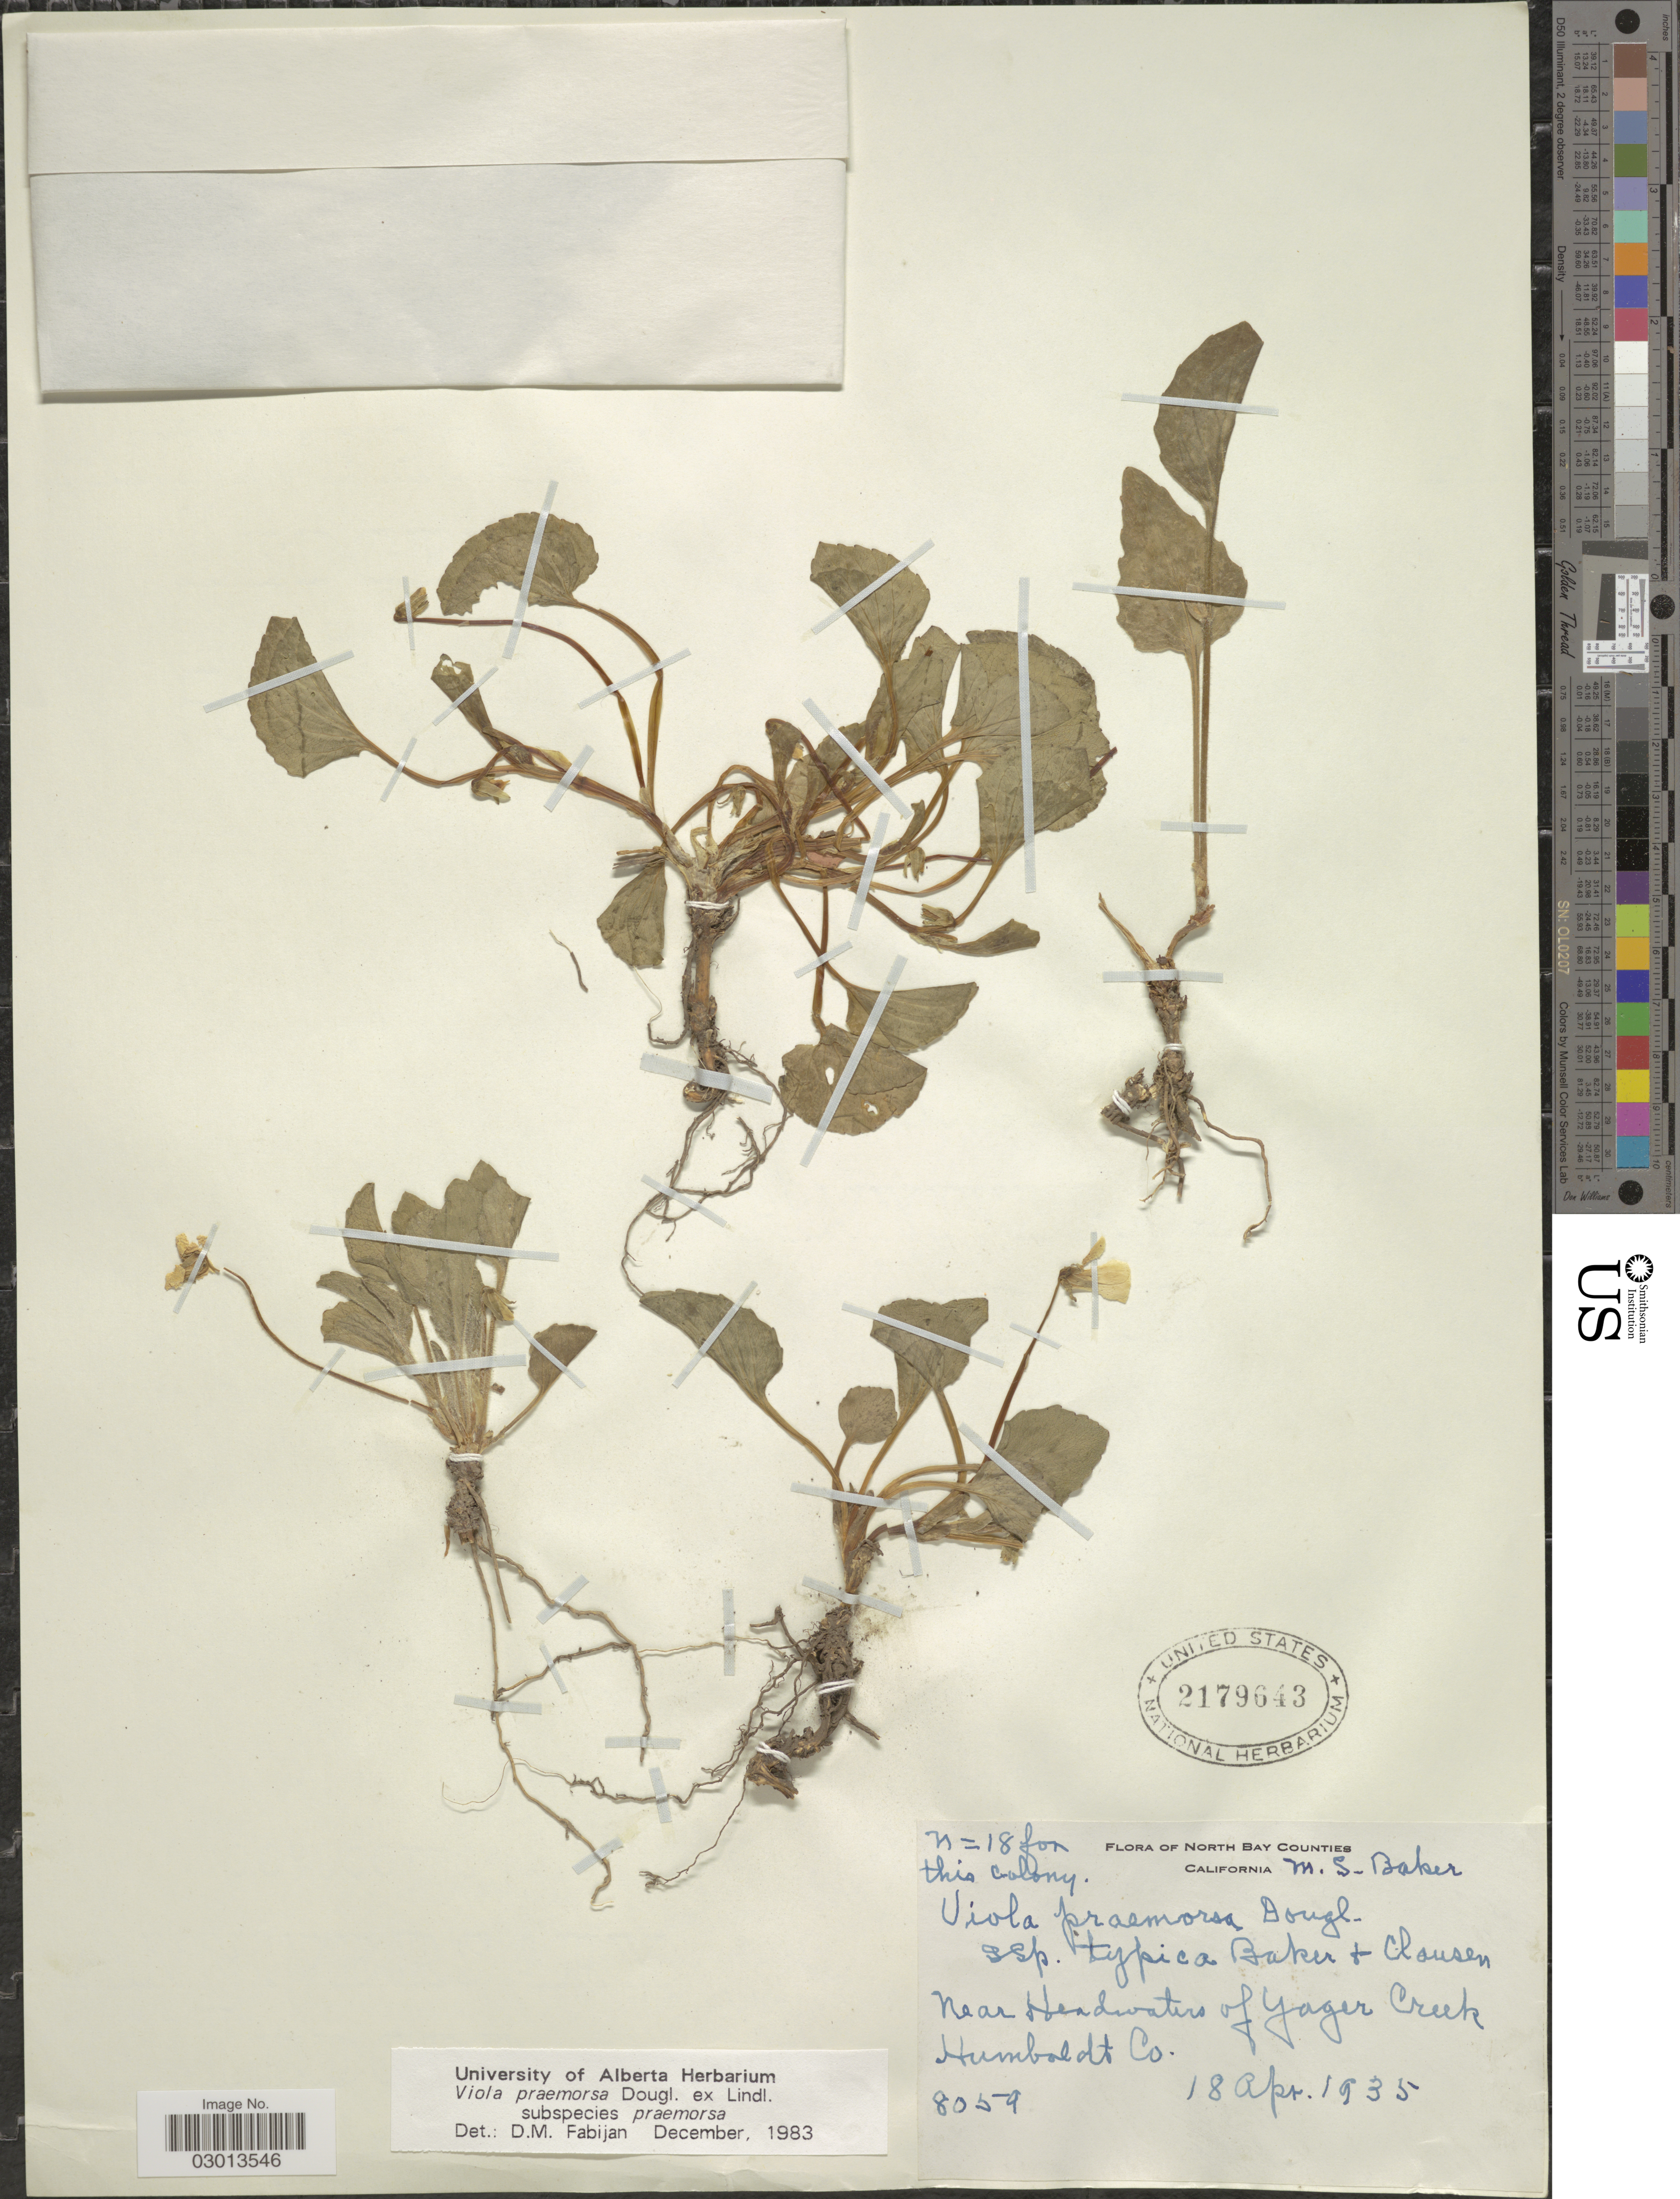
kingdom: Plantae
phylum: Tracheophyta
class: Magnoliopsida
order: Malpighiales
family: Violaceae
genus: Viola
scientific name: Viola praemorsa subsp. praemorsa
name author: Douglas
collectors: M. S. Baker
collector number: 8059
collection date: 1935-04-18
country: United States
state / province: California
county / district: Humboldt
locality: North Bay Counties. Near Headwaters of Yager Creek, Humboldt Co.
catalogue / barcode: US 2179643